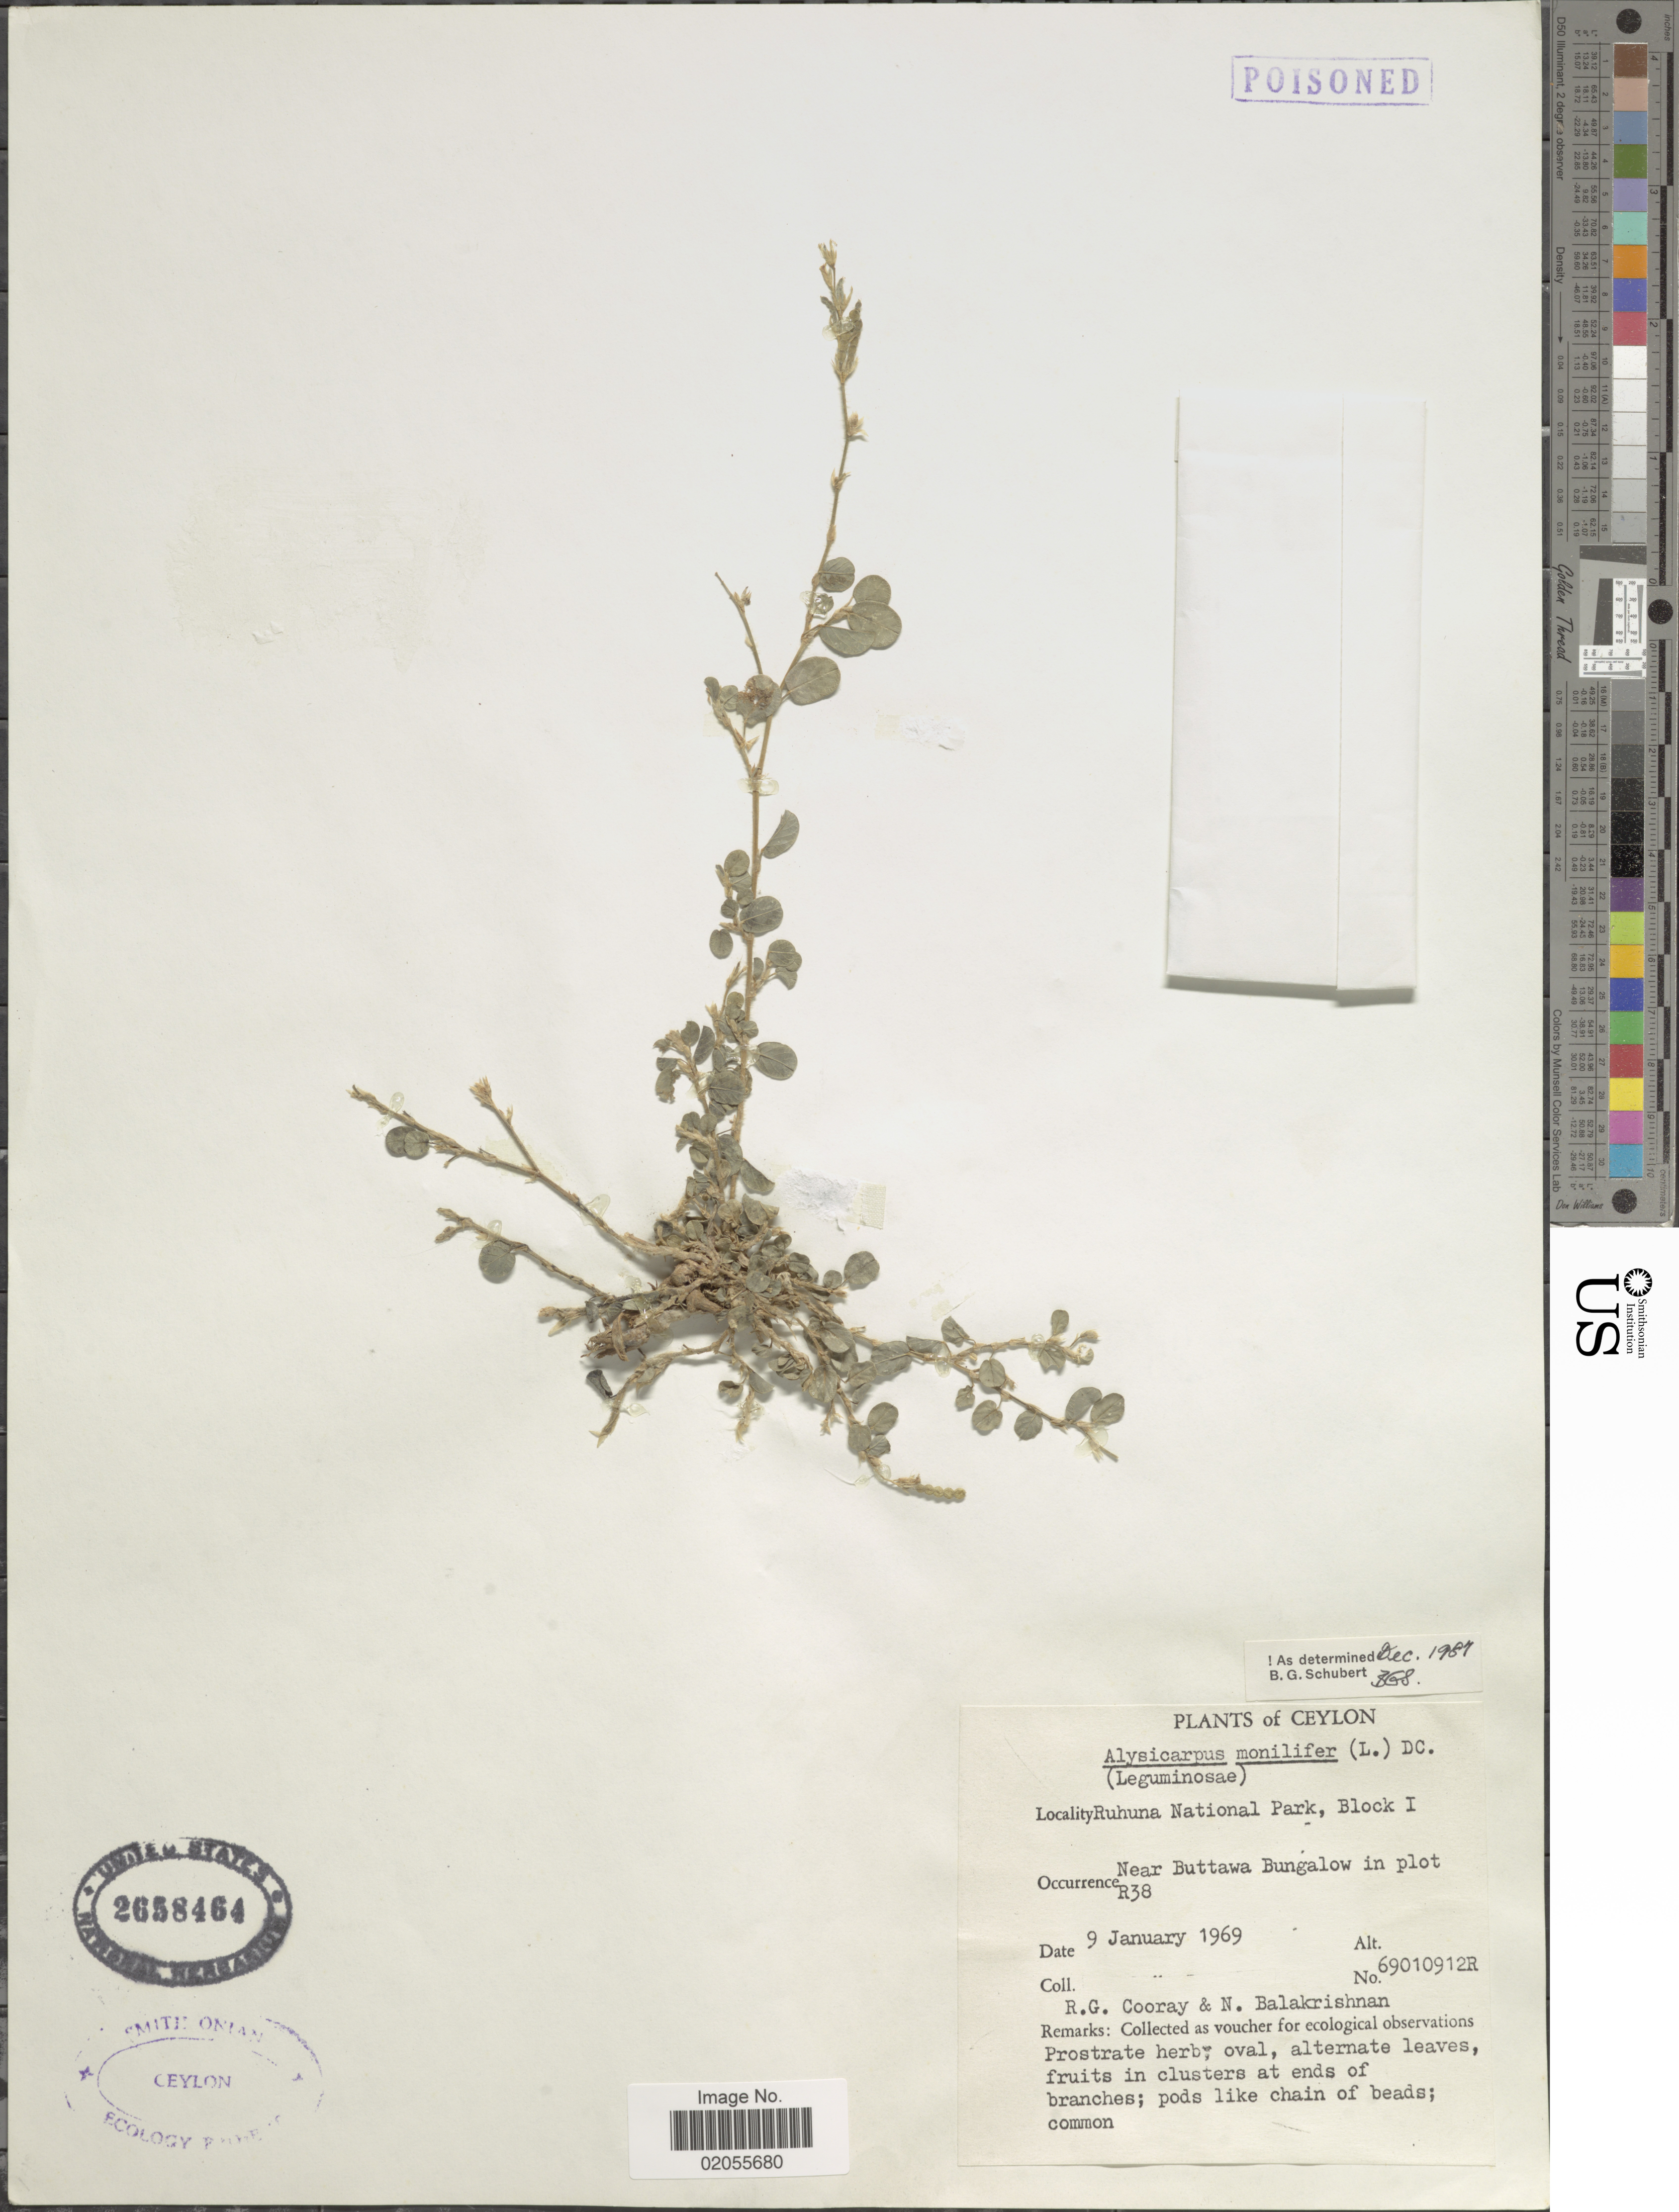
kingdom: Plantae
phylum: Tracheophyta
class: Magnoliopsida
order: Fabales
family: Fabaceae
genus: Alysicarpus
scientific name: Alysicarpus monilifer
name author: (L.) DC.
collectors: R. Cooray & N. Balakrishnan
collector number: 69010912R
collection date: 1969-01-09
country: Sri Lanka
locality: Ceylon, Ruhuna National Park, Block I, Near Buttawa Bungalow in plot R38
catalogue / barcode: US 2658464